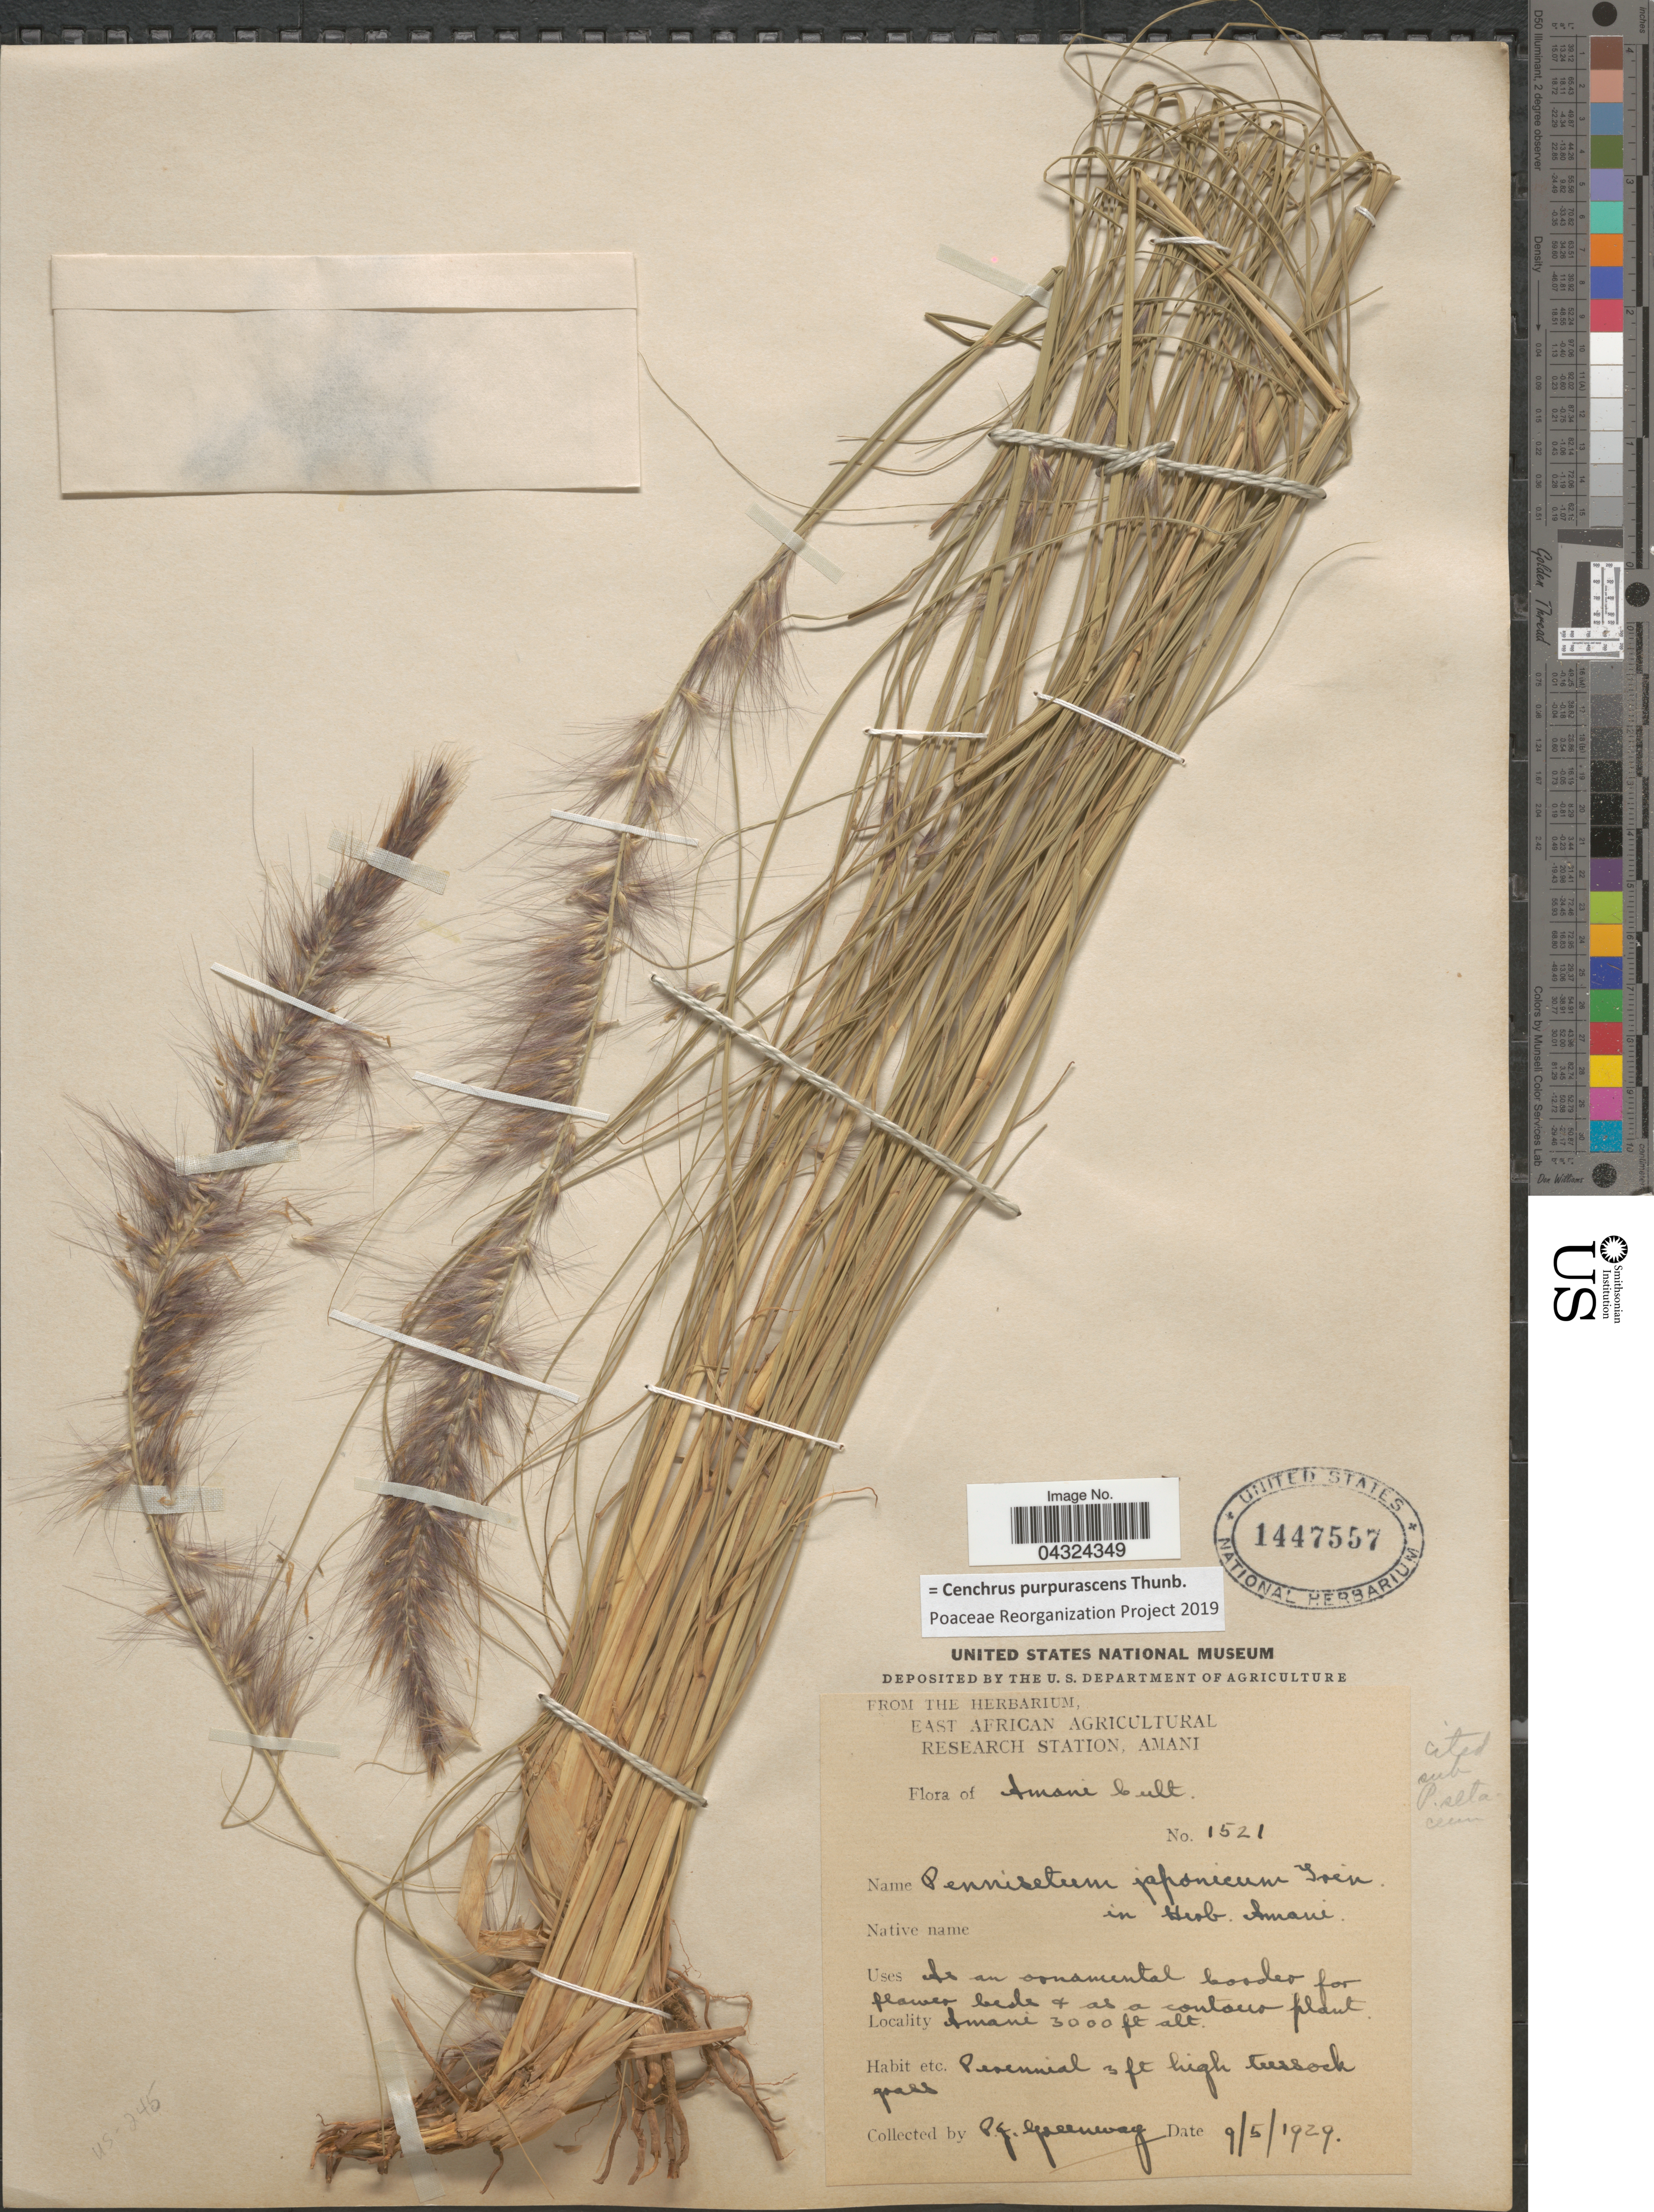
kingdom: Plantae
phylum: Tracheophyta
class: Liliopsida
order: Poales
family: Poaceae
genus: Cenchrus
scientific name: Cenchrus purpurascens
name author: Thunb.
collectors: P. J. Greenway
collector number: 1521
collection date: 1929-05-09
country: Tanzania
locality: Amani Cult.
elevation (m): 914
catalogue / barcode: US 1447557